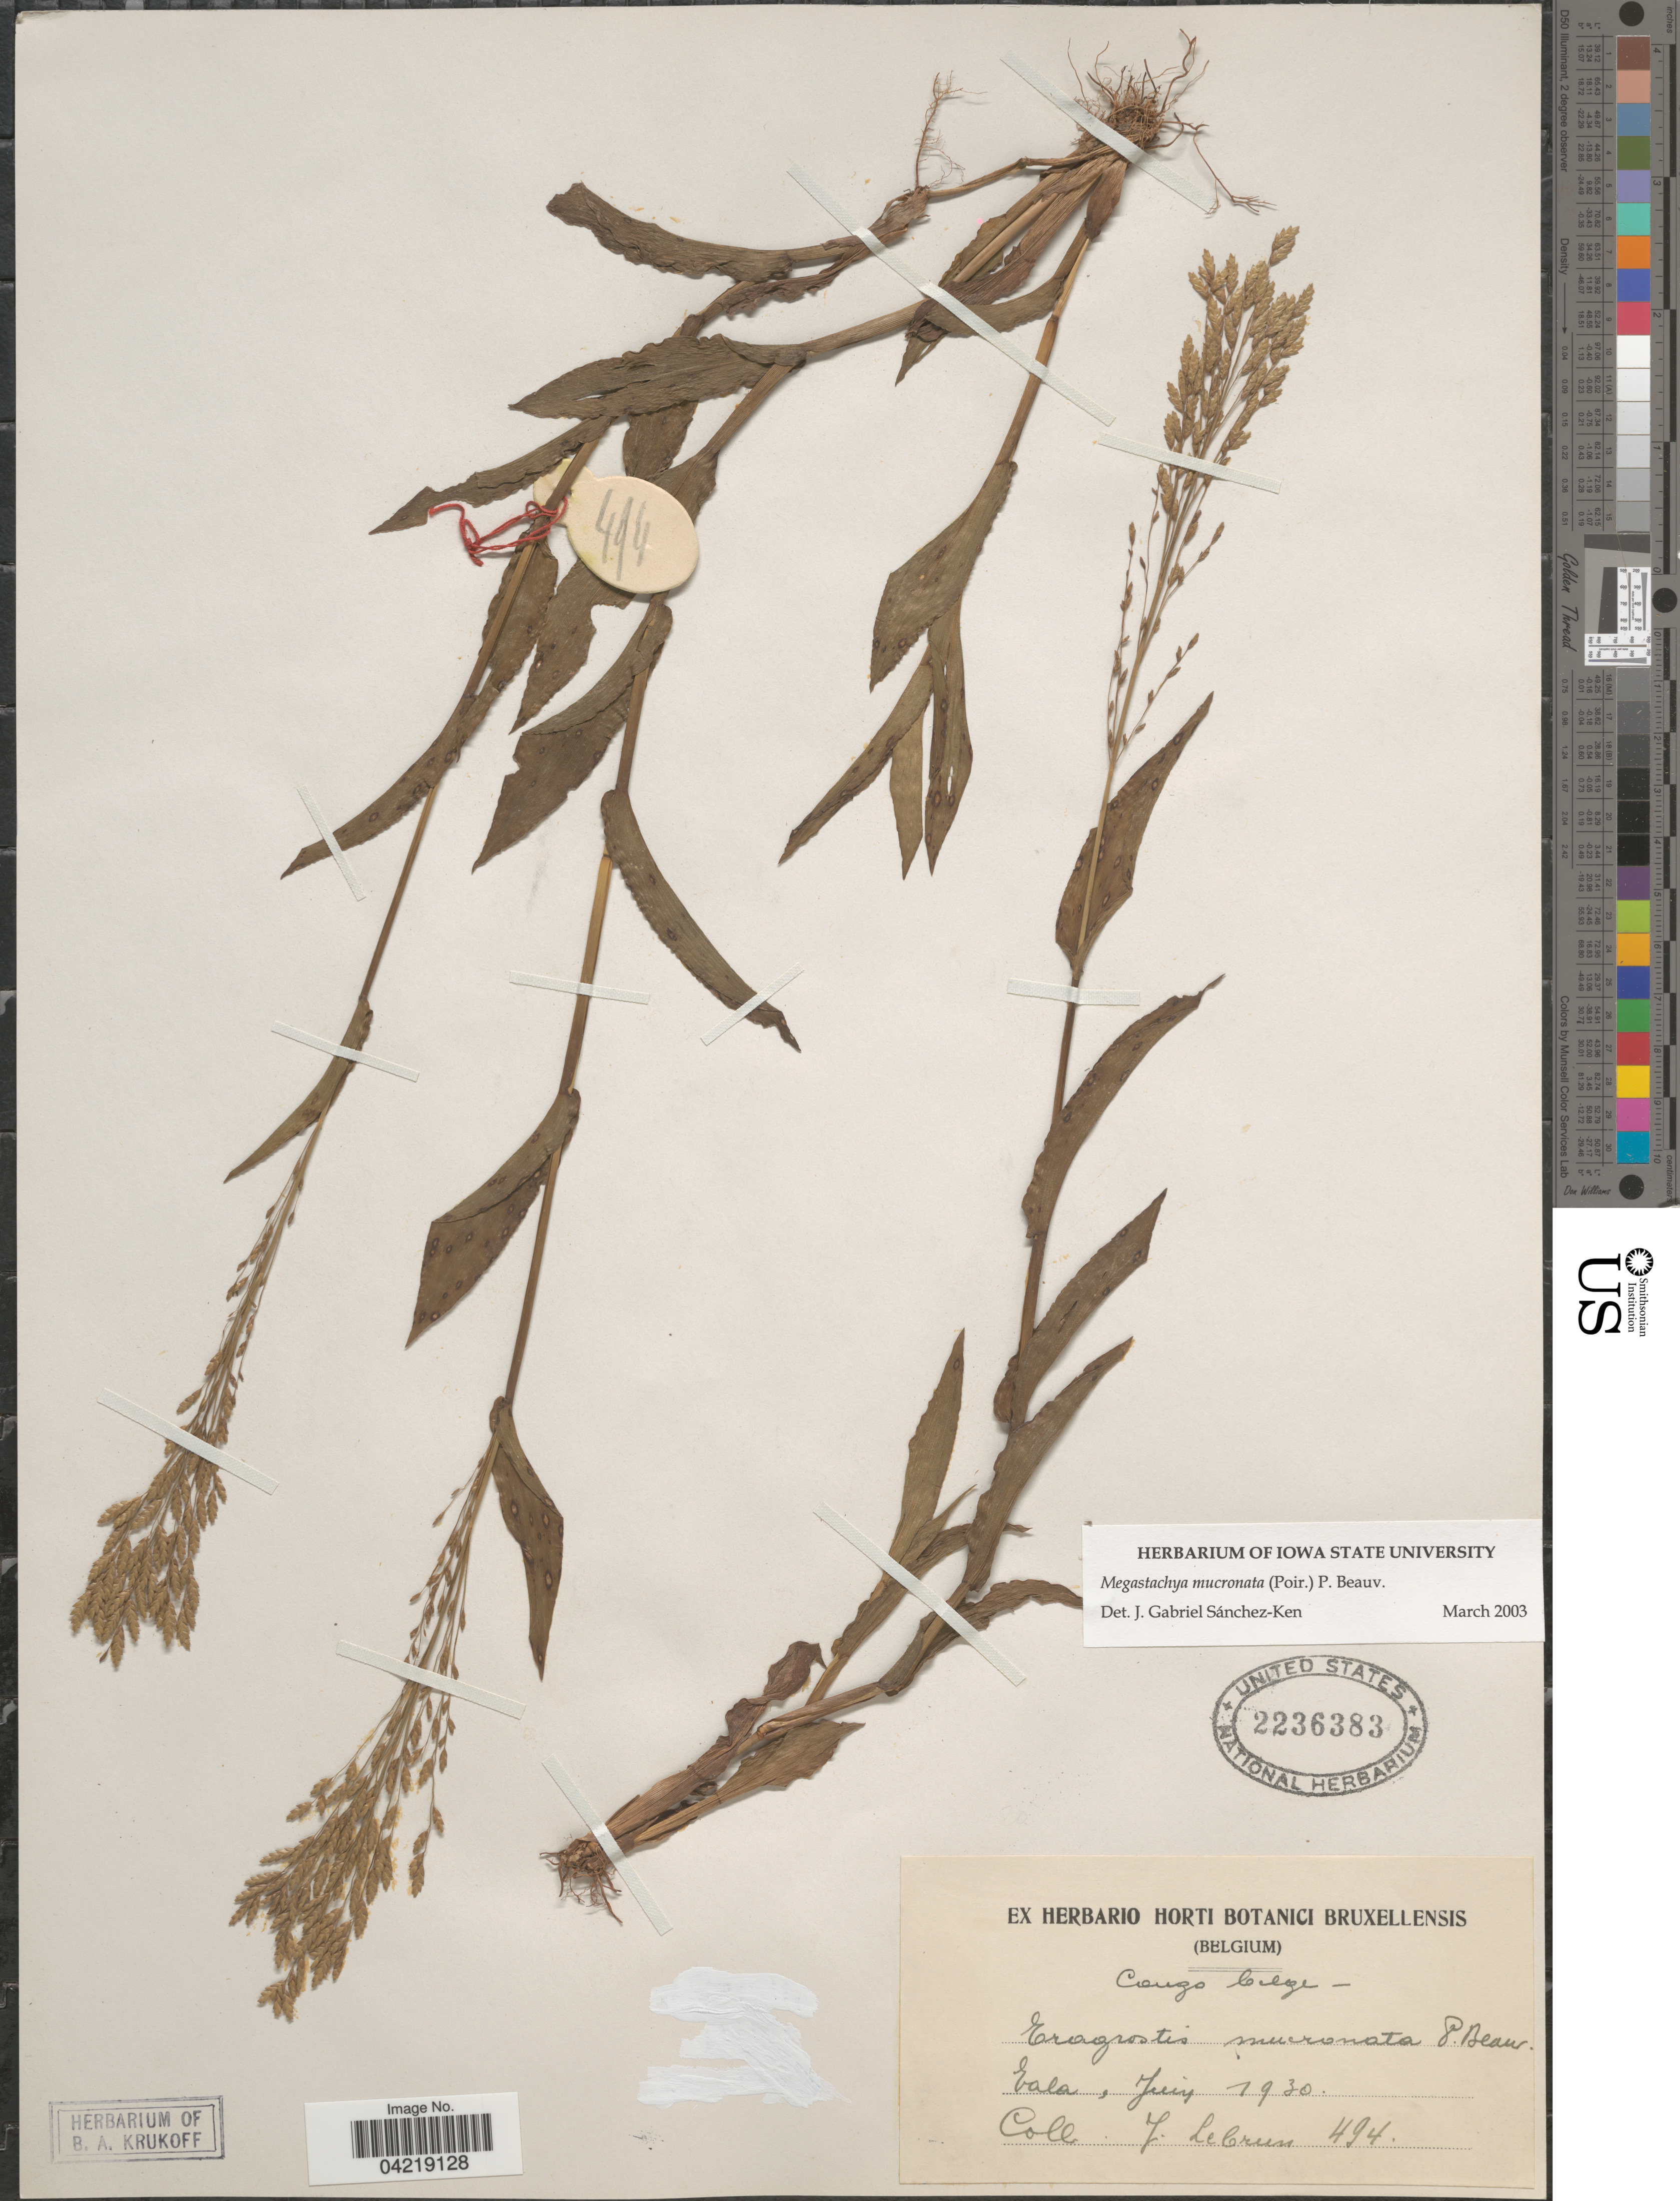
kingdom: Plantae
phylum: Tracheophyta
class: Liliopsida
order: Poales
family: Poaceae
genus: Megastachya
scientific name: Megastachya mucronata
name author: (Poir.) P. Beauv.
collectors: J. A. Lebrun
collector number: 494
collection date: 1930-06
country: Congo, Democratic Republic of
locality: Congo Belge. Evala.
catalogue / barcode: US 2236383